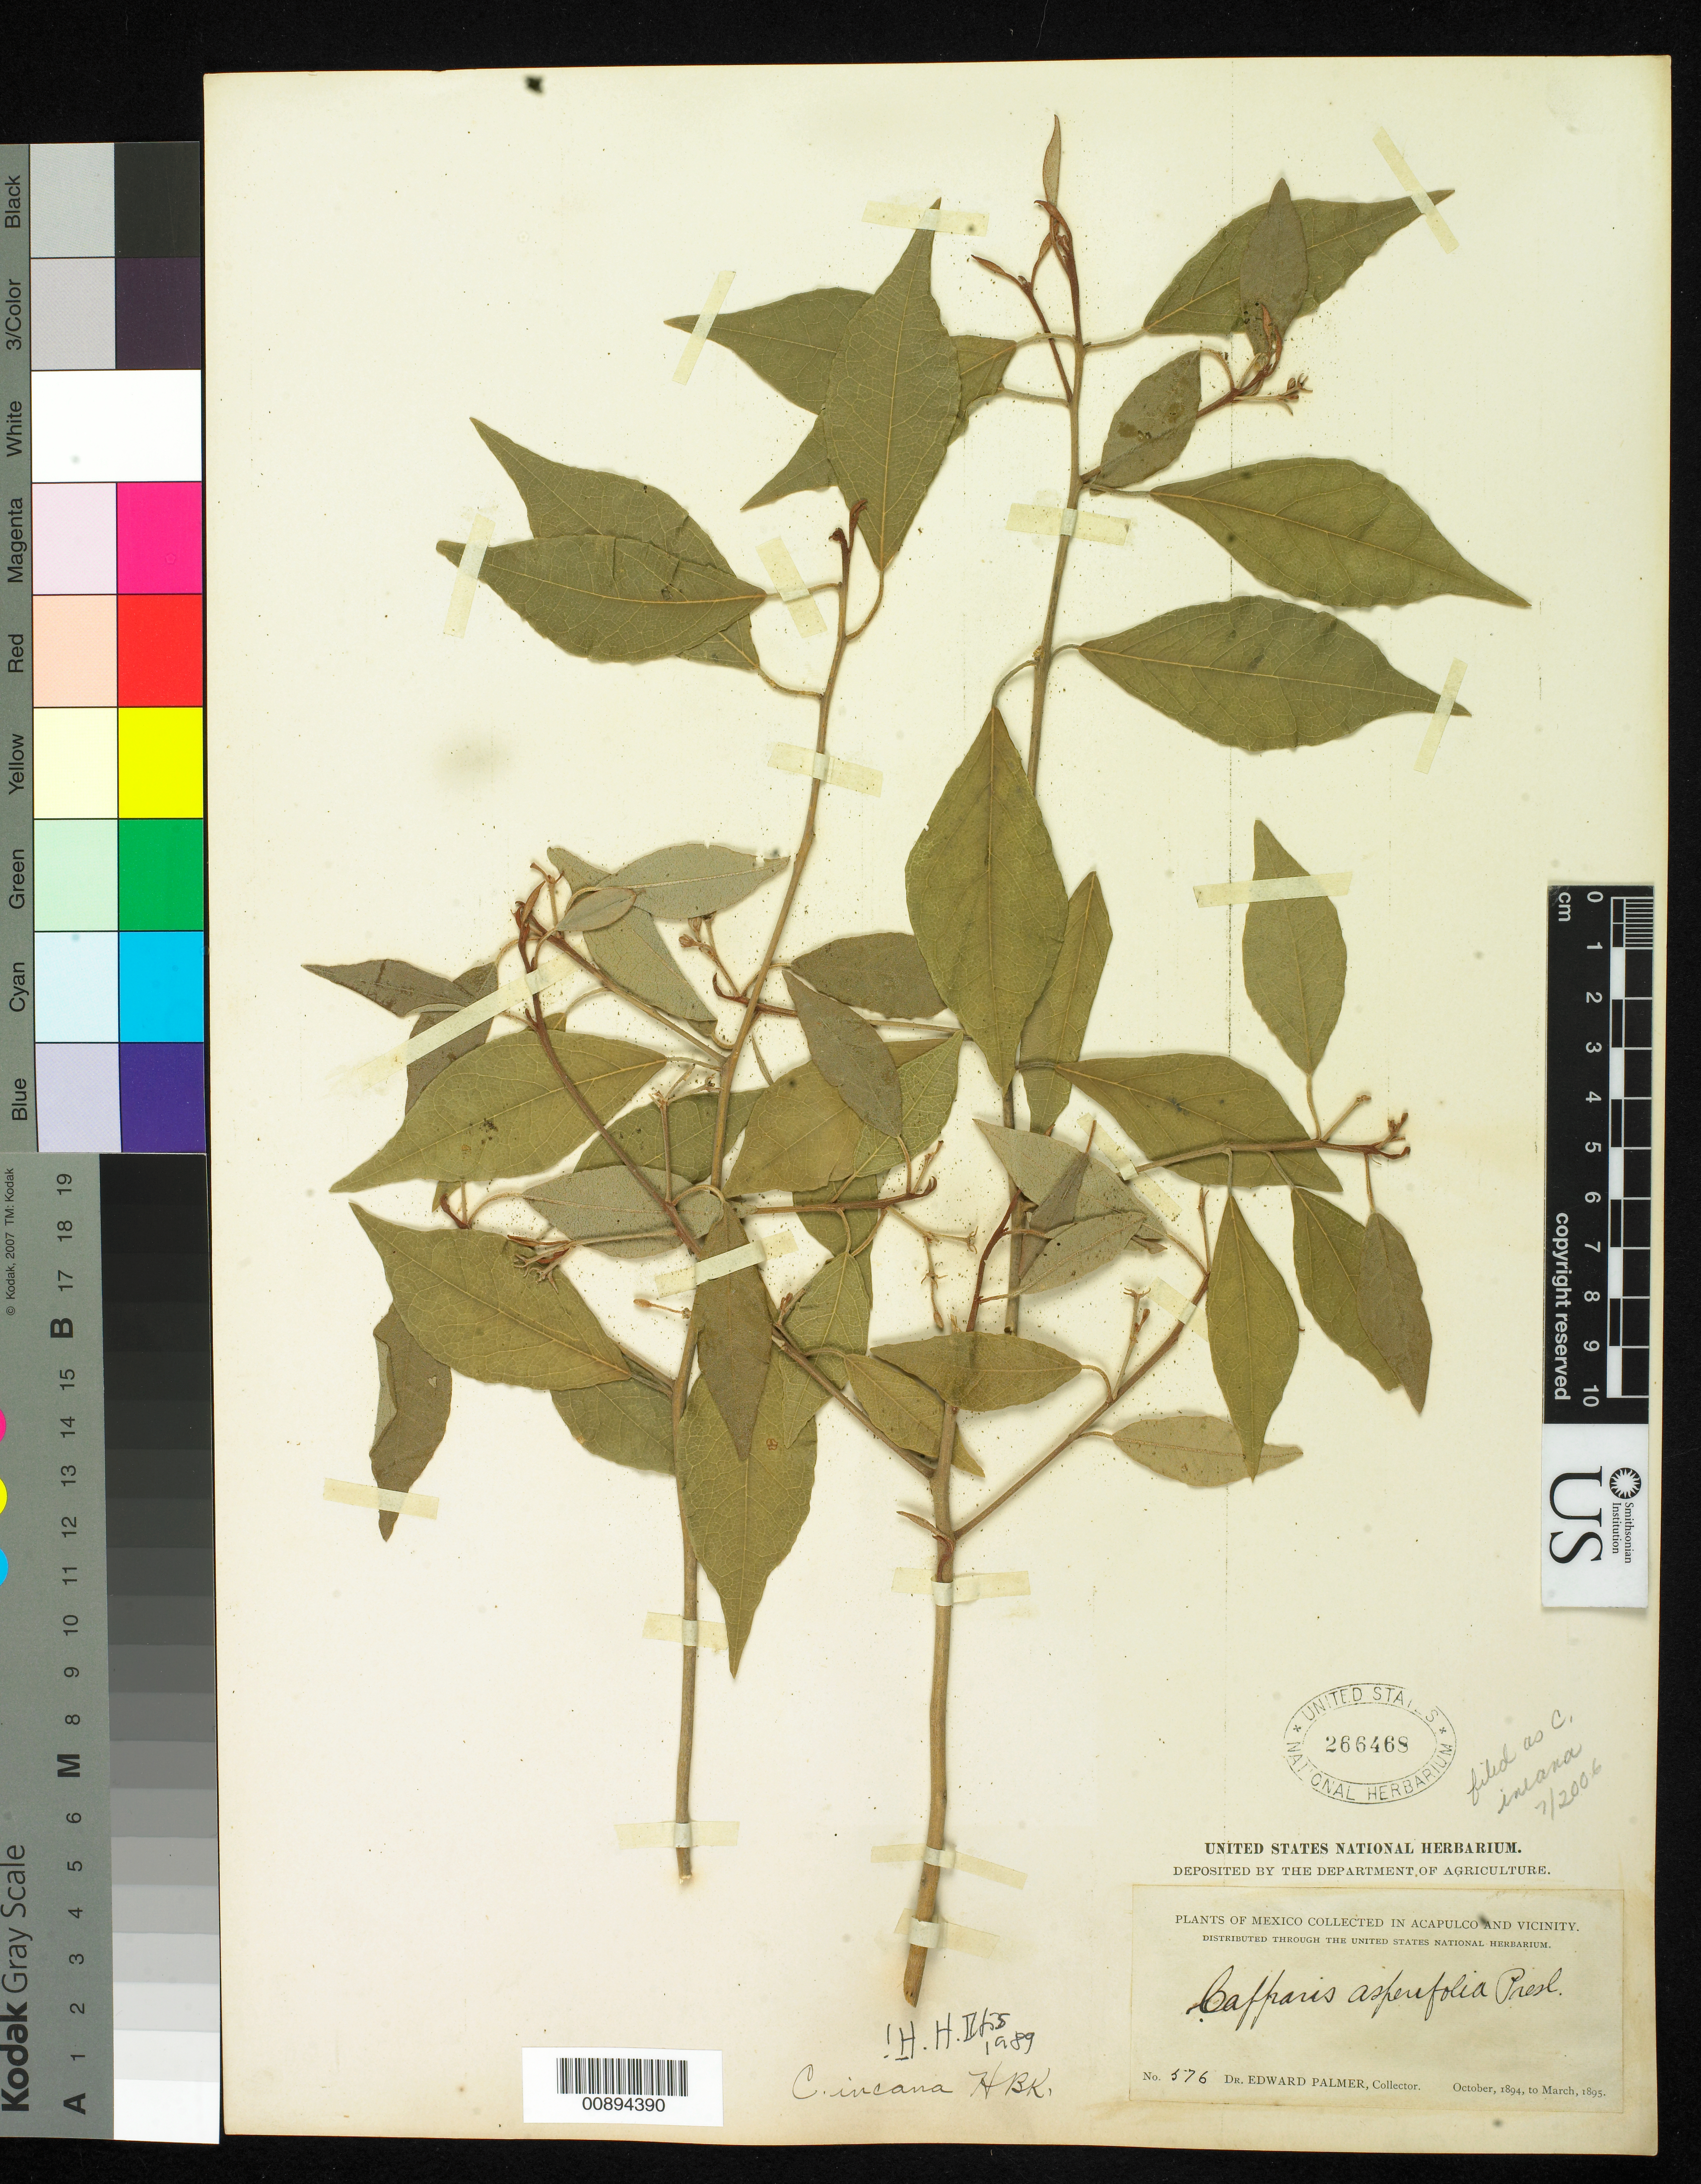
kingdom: Plantae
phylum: Tracheophyta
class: Magnoliopsida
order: Brassicales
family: Capparaceae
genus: Capparis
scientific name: Capparis incana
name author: Kunth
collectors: E. Palmer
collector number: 576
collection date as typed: Oct 1894 to -- Mar 1895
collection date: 1894-10/1895-03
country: Mexico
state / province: Guerrero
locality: Acapulco, Guerrero and vicinity.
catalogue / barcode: US 266468